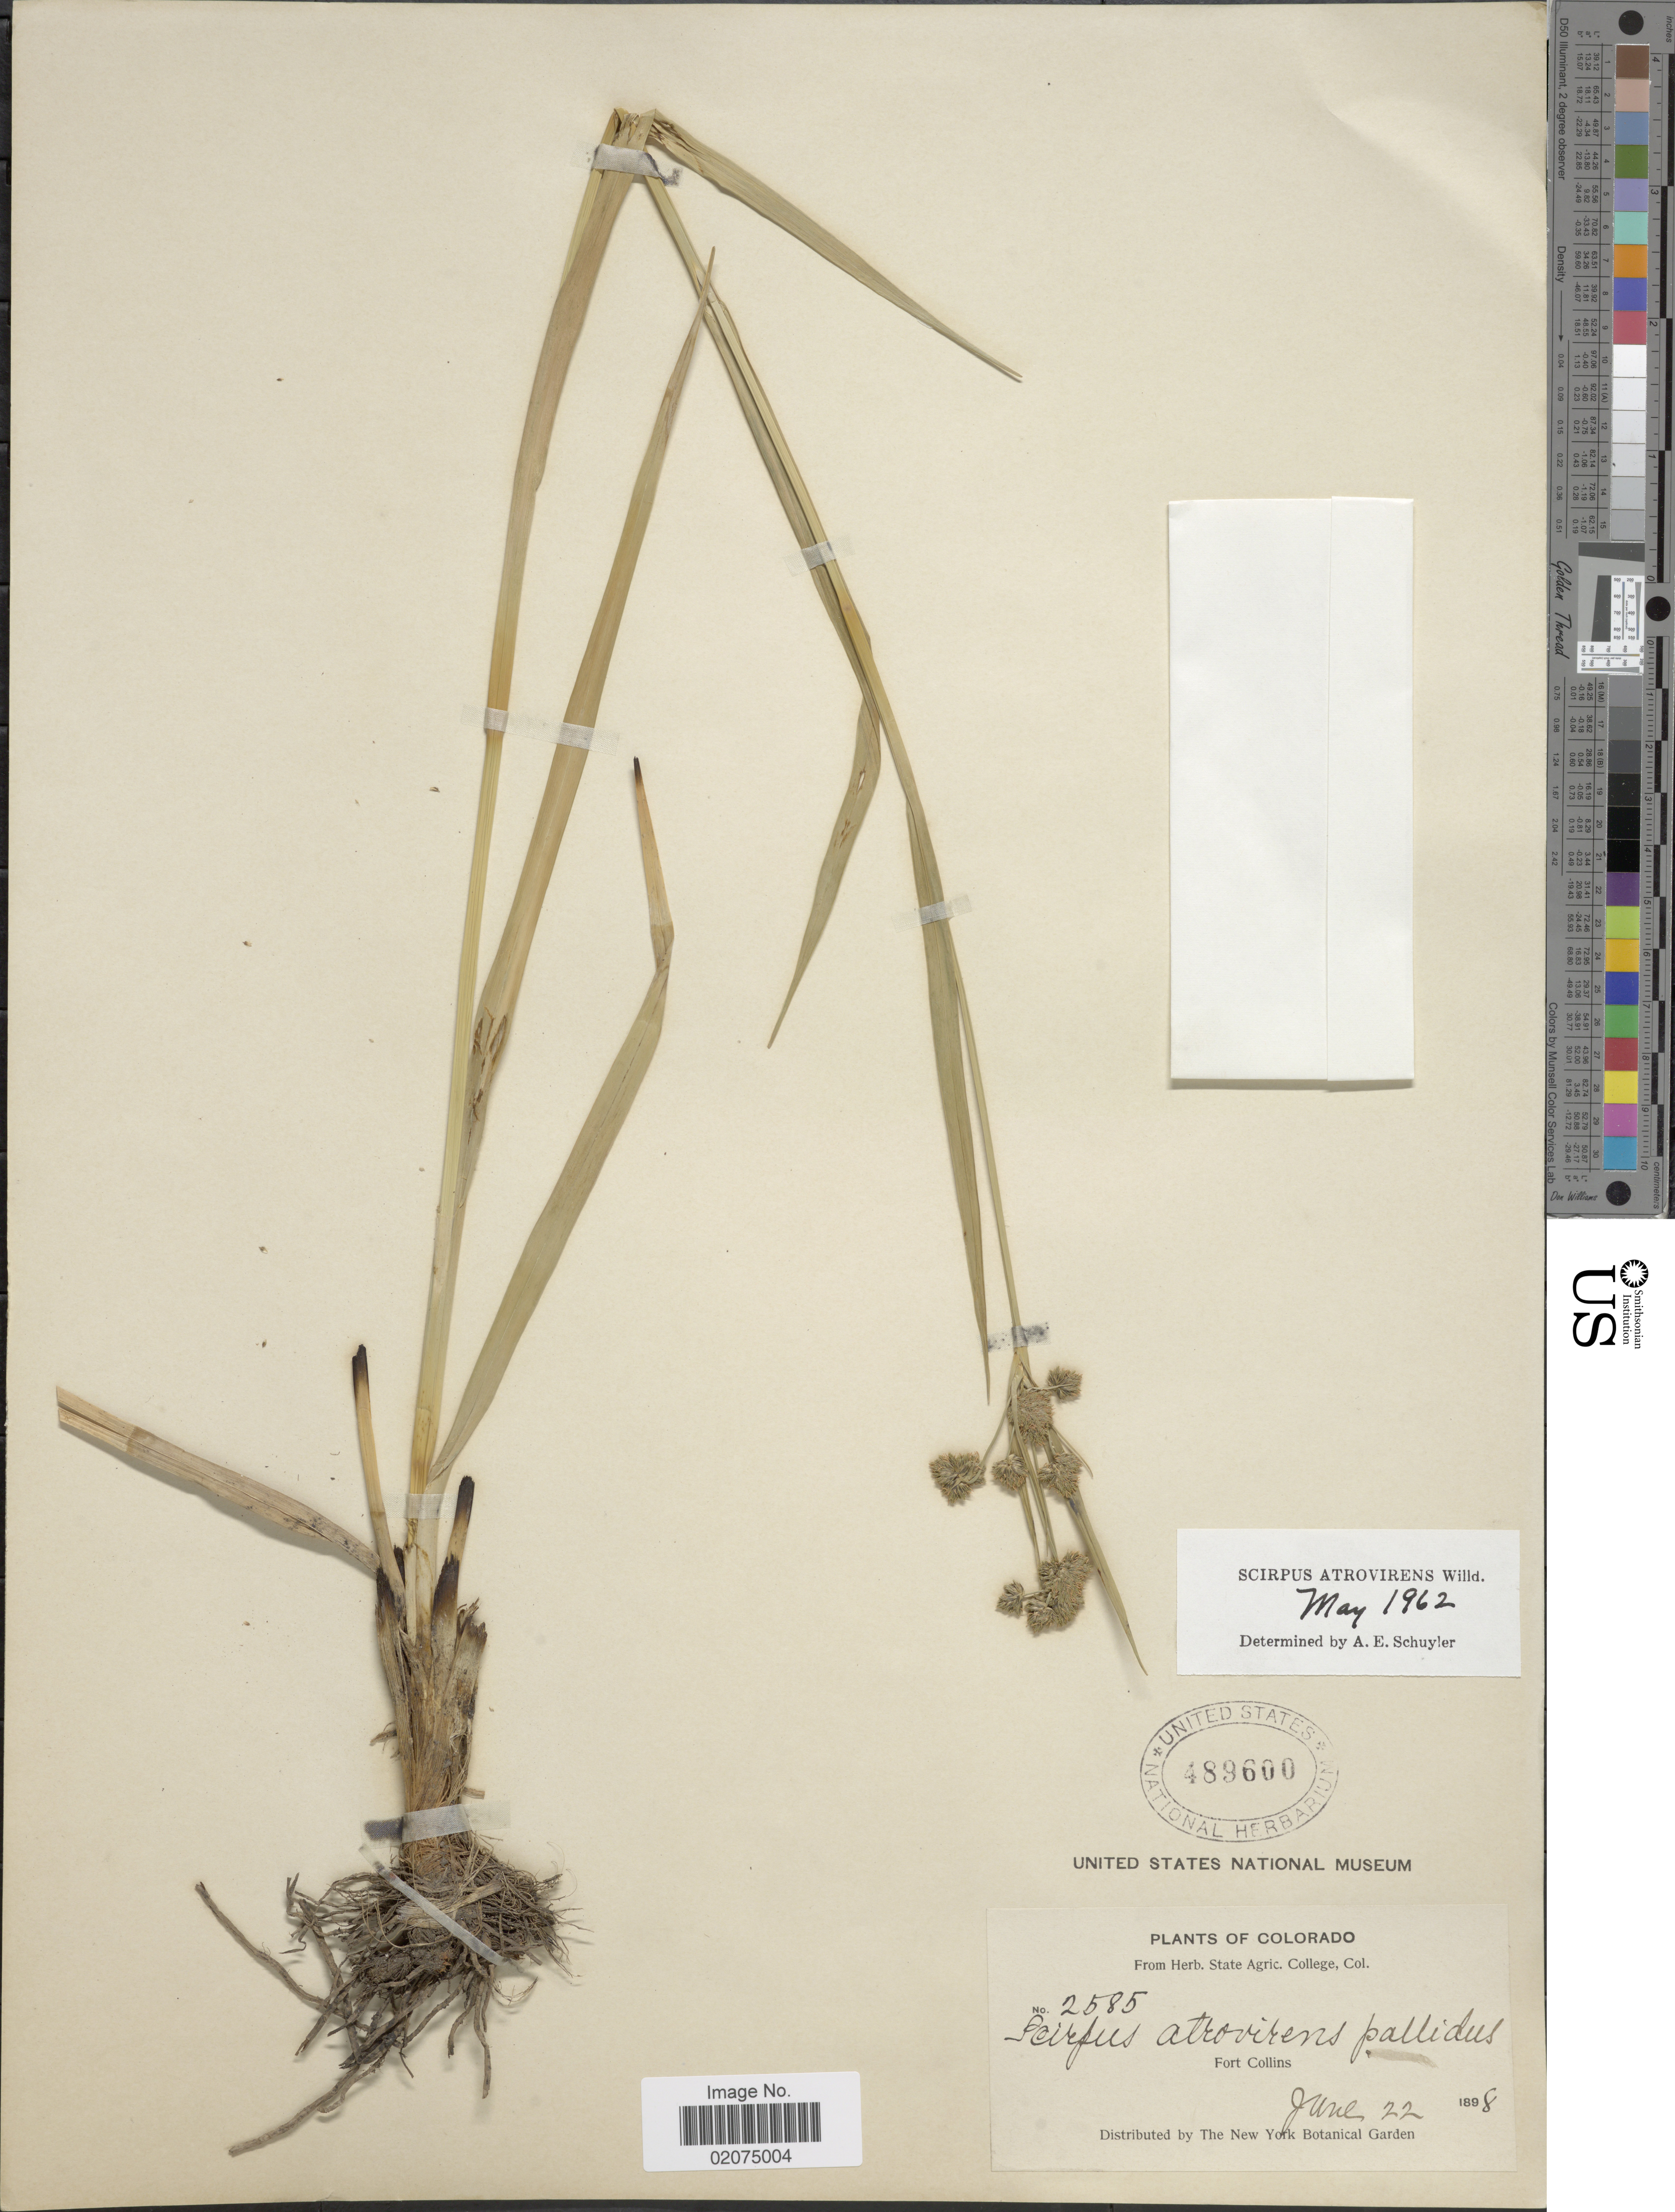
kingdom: Plantae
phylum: Tracheophyta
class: Liliopsida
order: Poales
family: Cyperaceae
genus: Scirpus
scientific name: Scirpus atrovirens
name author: Willd.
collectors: ex herb. State Agric. College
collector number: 2585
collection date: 1898-06-22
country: United States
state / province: Colorado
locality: Fort Collins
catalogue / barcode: US 489600